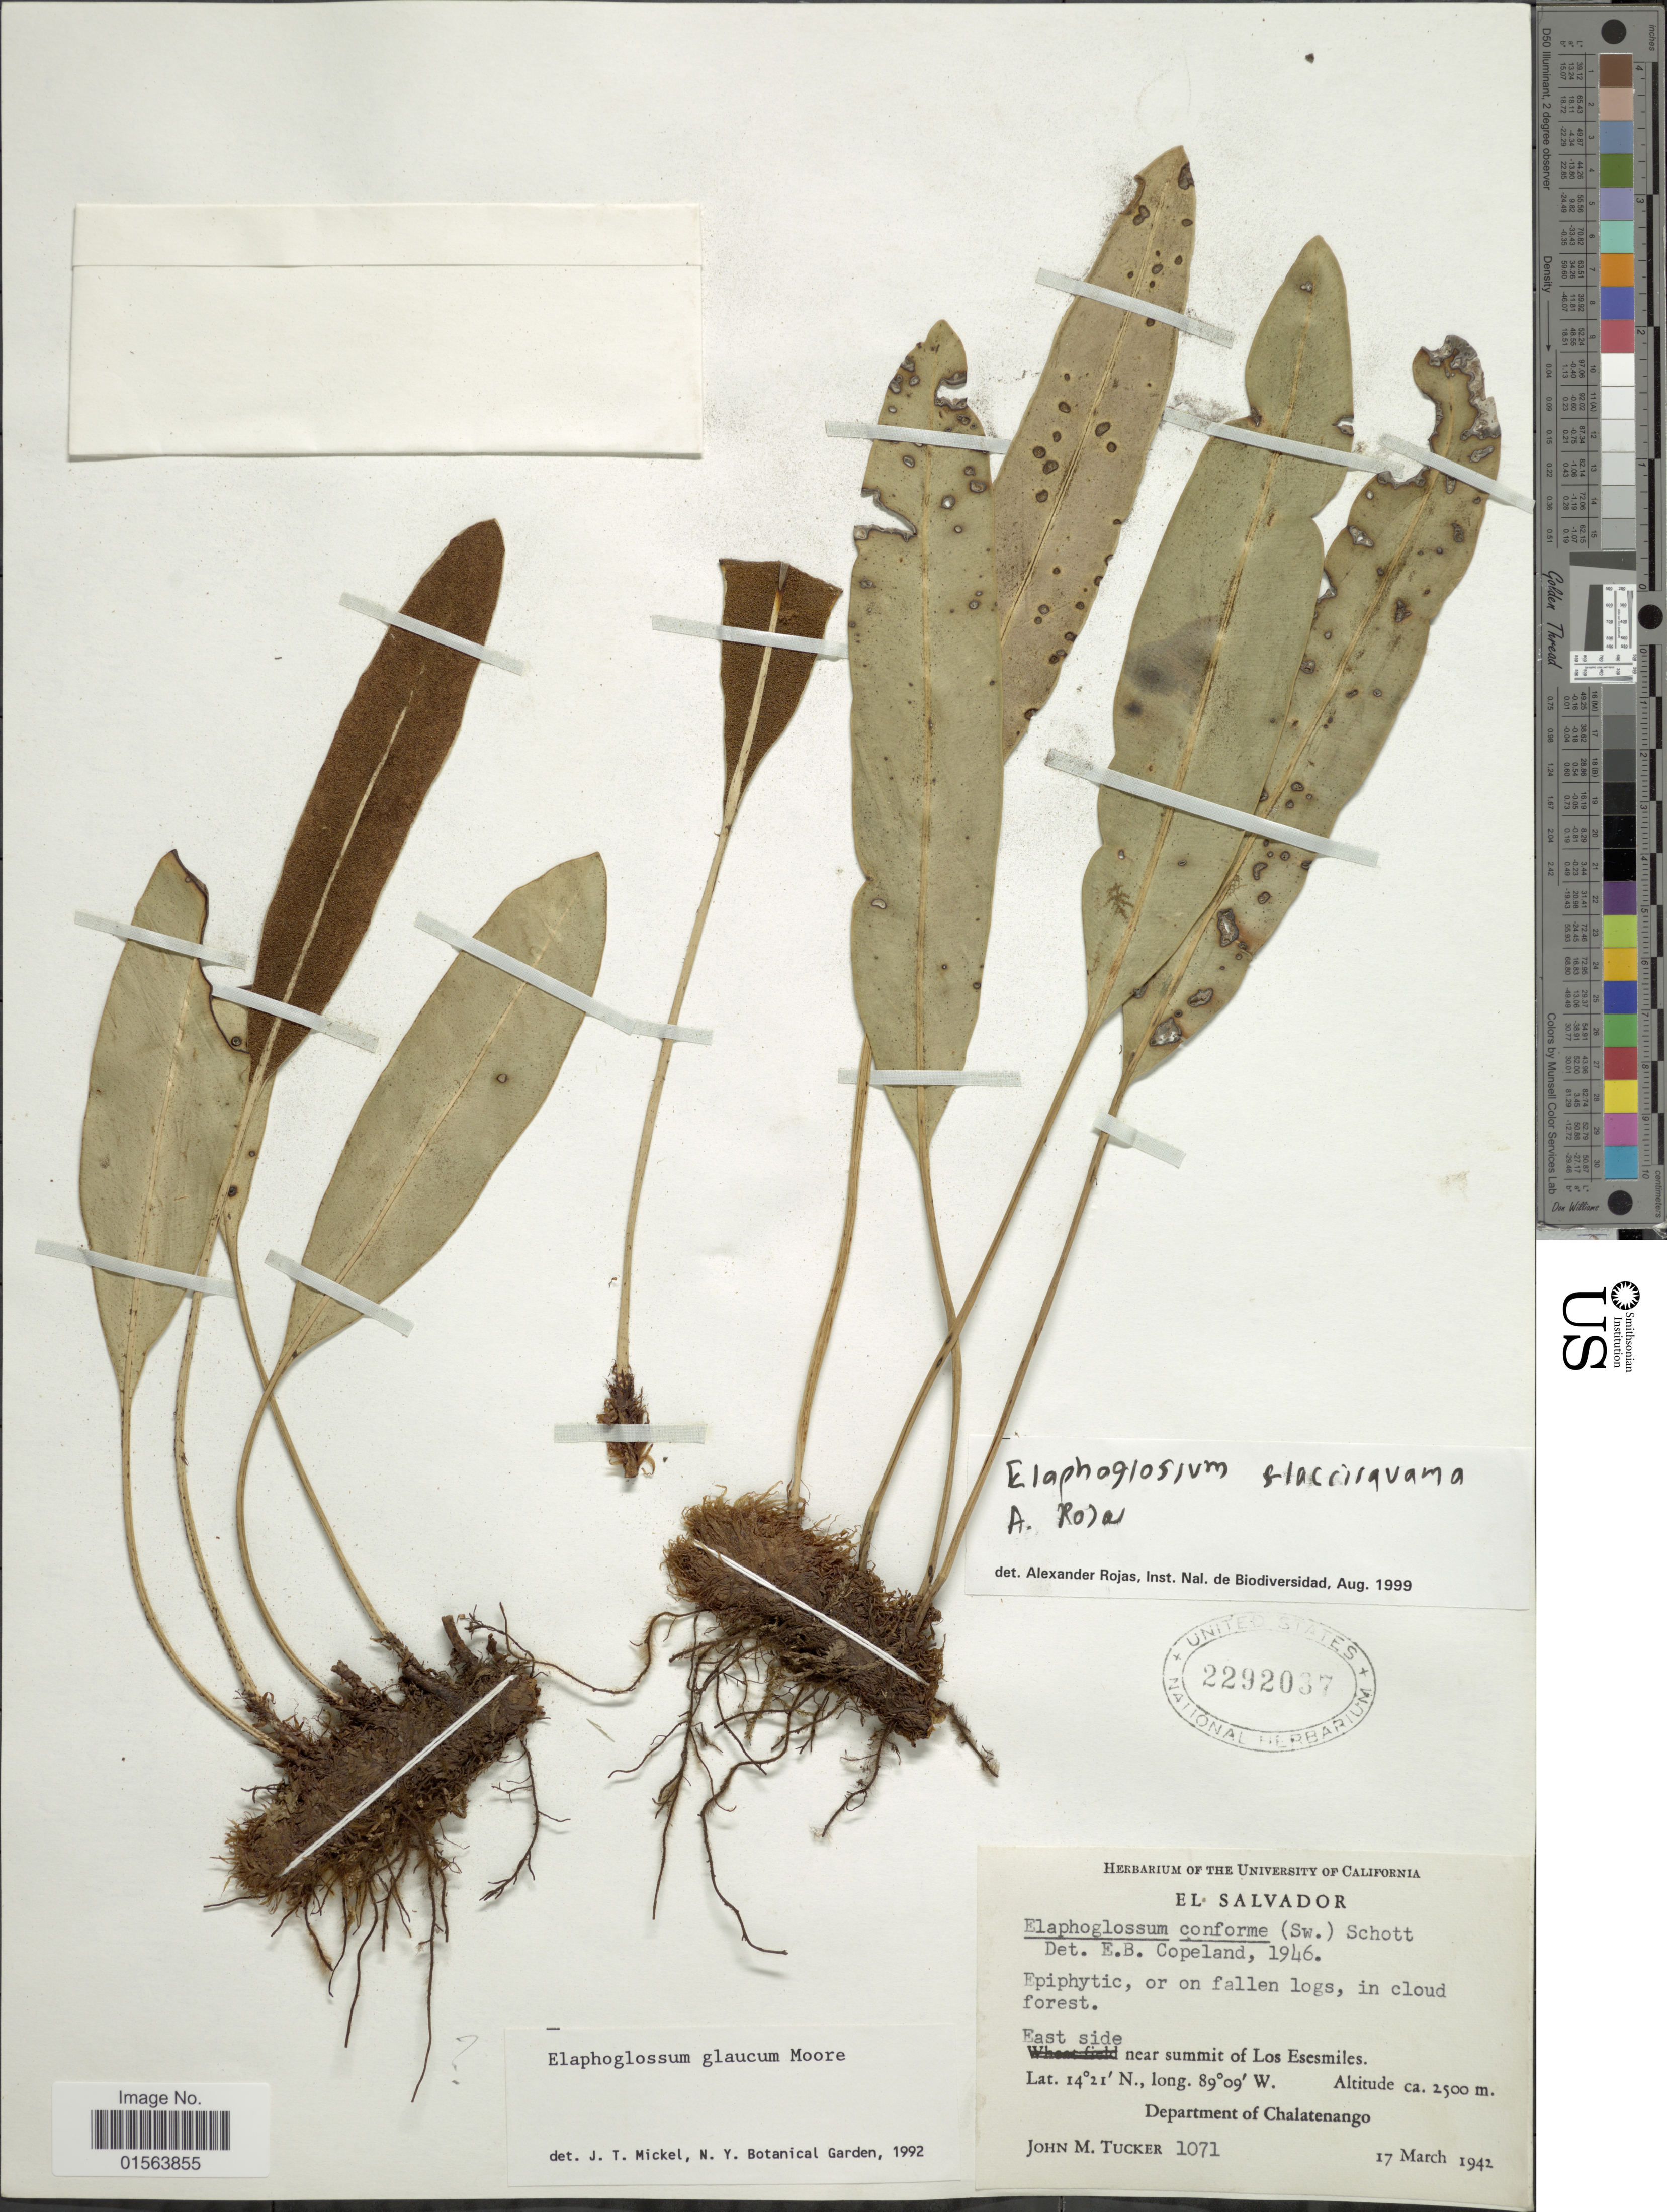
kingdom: Plantae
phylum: Tracheophyta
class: Polypodiopsida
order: Polypodiales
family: Dryopteridaceae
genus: Elaphoglossum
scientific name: Elaphoglossum glaucum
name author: T. Moore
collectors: J. M. Tucker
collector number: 1071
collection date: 1942-03-17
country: El Salvador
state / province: Chalatenango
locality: Eastside near summit of Los Esesmiles, Department of Chalatenango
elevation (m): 2500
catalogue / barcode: US 2292037